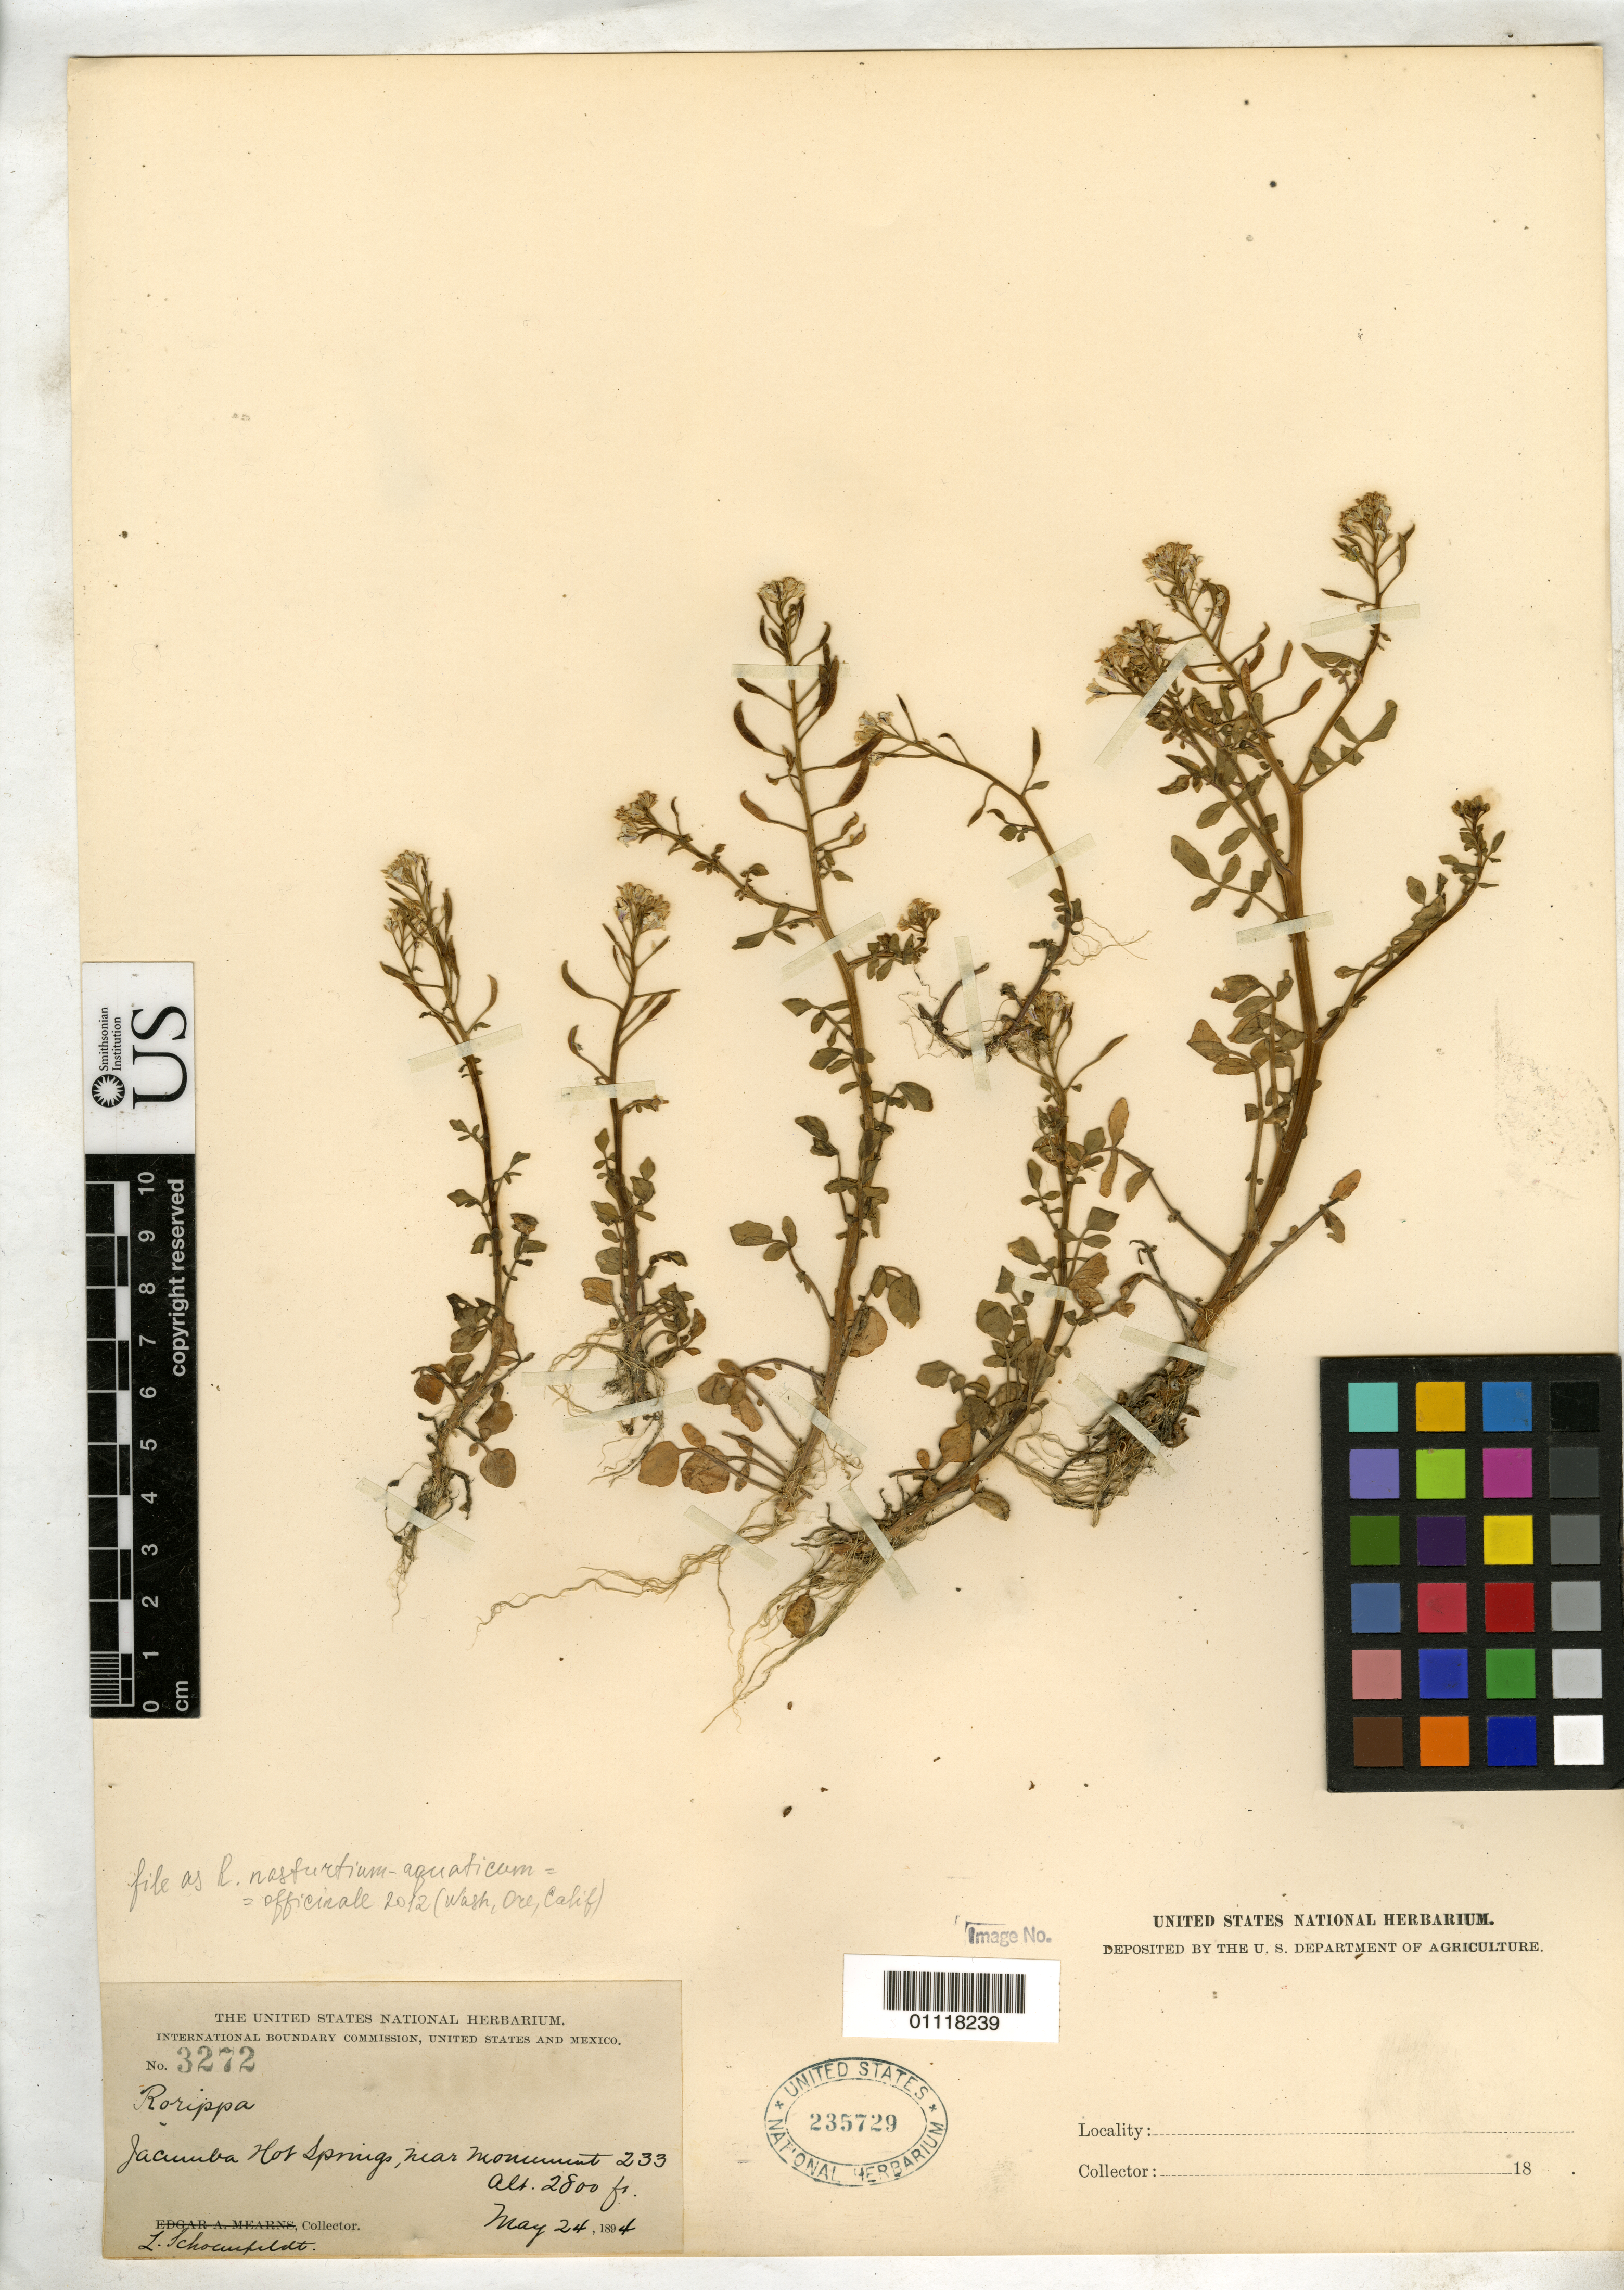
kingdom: Plantae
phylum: Tracheophyta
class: Magnoliopsida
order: Brassicales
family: Brassicaceae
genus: Nasturtium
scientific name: Nasturtium officinale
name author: R. Br.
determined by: Strong, Mark T., (BOT), Smithsonian Institution - National Museum of Natural History (UNITED STATES)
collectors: L. Schoenefeldt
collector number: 3272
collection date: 1894-05-24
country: United States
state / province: California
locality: Jacumba Hot Springs, near Monument 233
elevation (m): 853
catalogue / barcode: US 235729